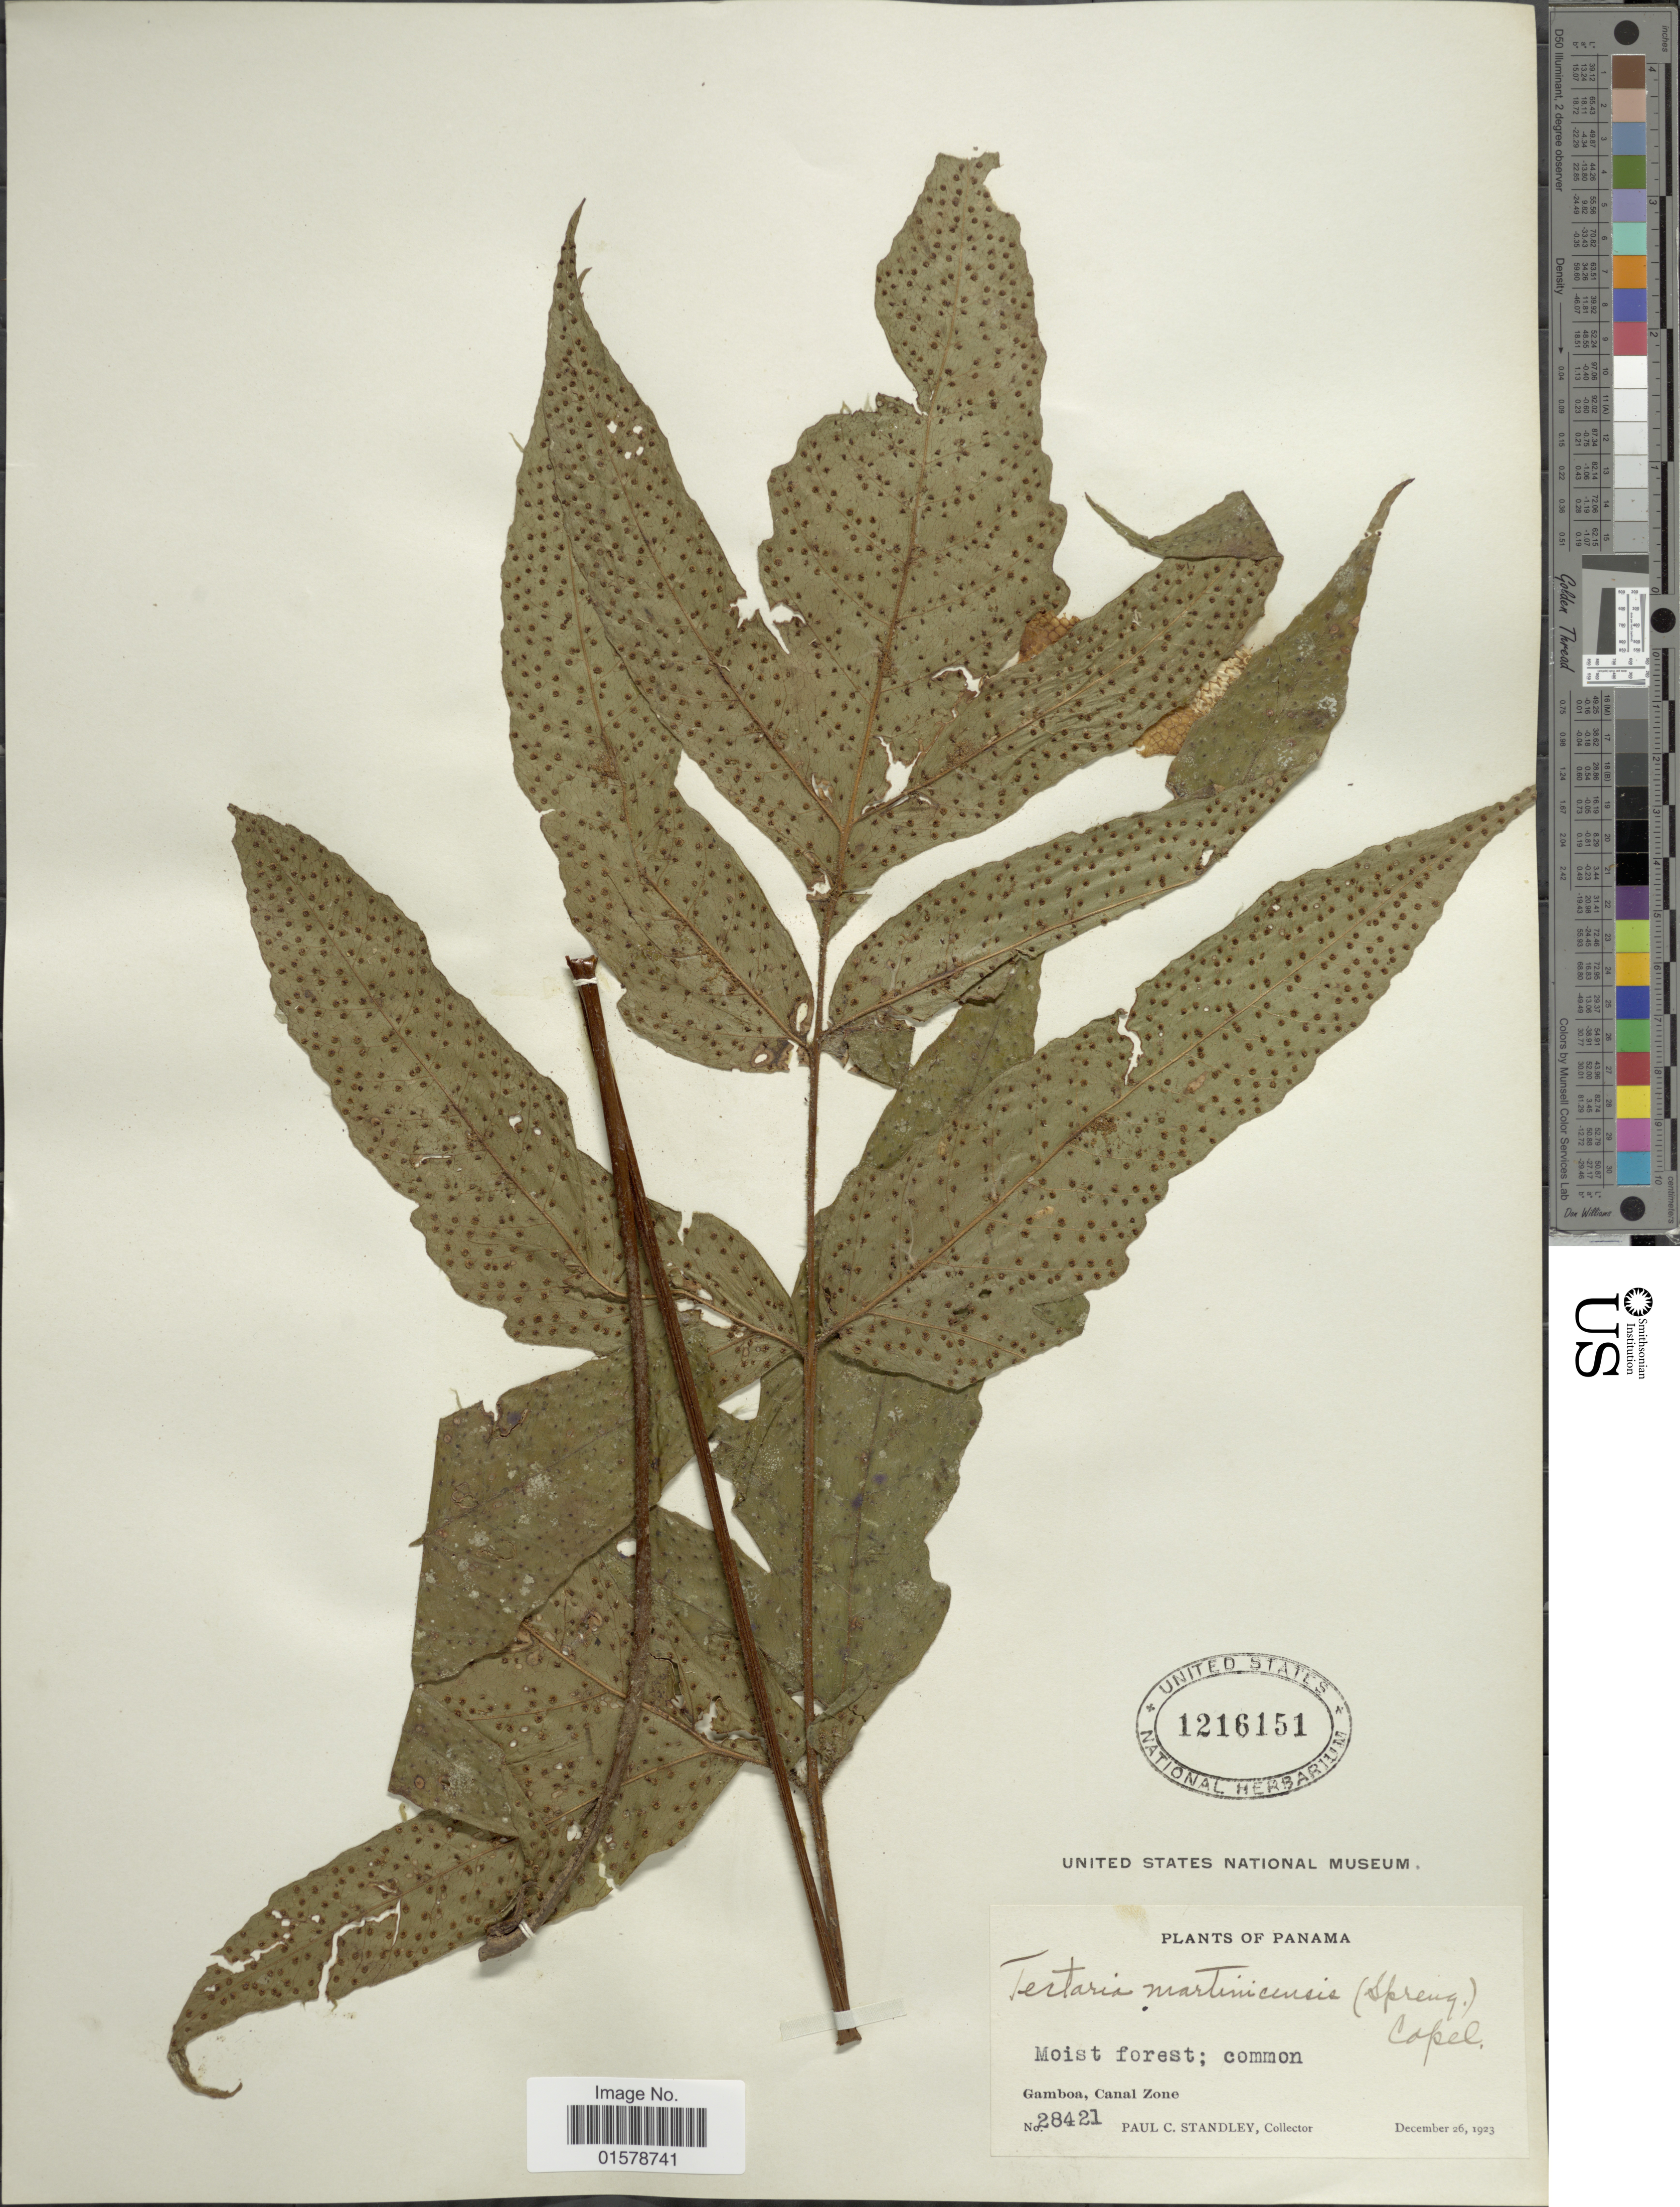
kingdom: Plantae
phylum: Tracheophyta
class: Polypodiopsida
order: Polypodiales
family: Tectariaceae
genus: Tectaria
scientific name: Tectaria pilosa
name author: (Fée) Maxon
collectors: P. C. Standley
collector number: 28421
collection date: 1923-12-26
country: Panama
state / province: Colón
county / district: Canal Zone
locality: Plants of Panama, Gamboa, Canal Zone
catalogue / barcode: US 1216151